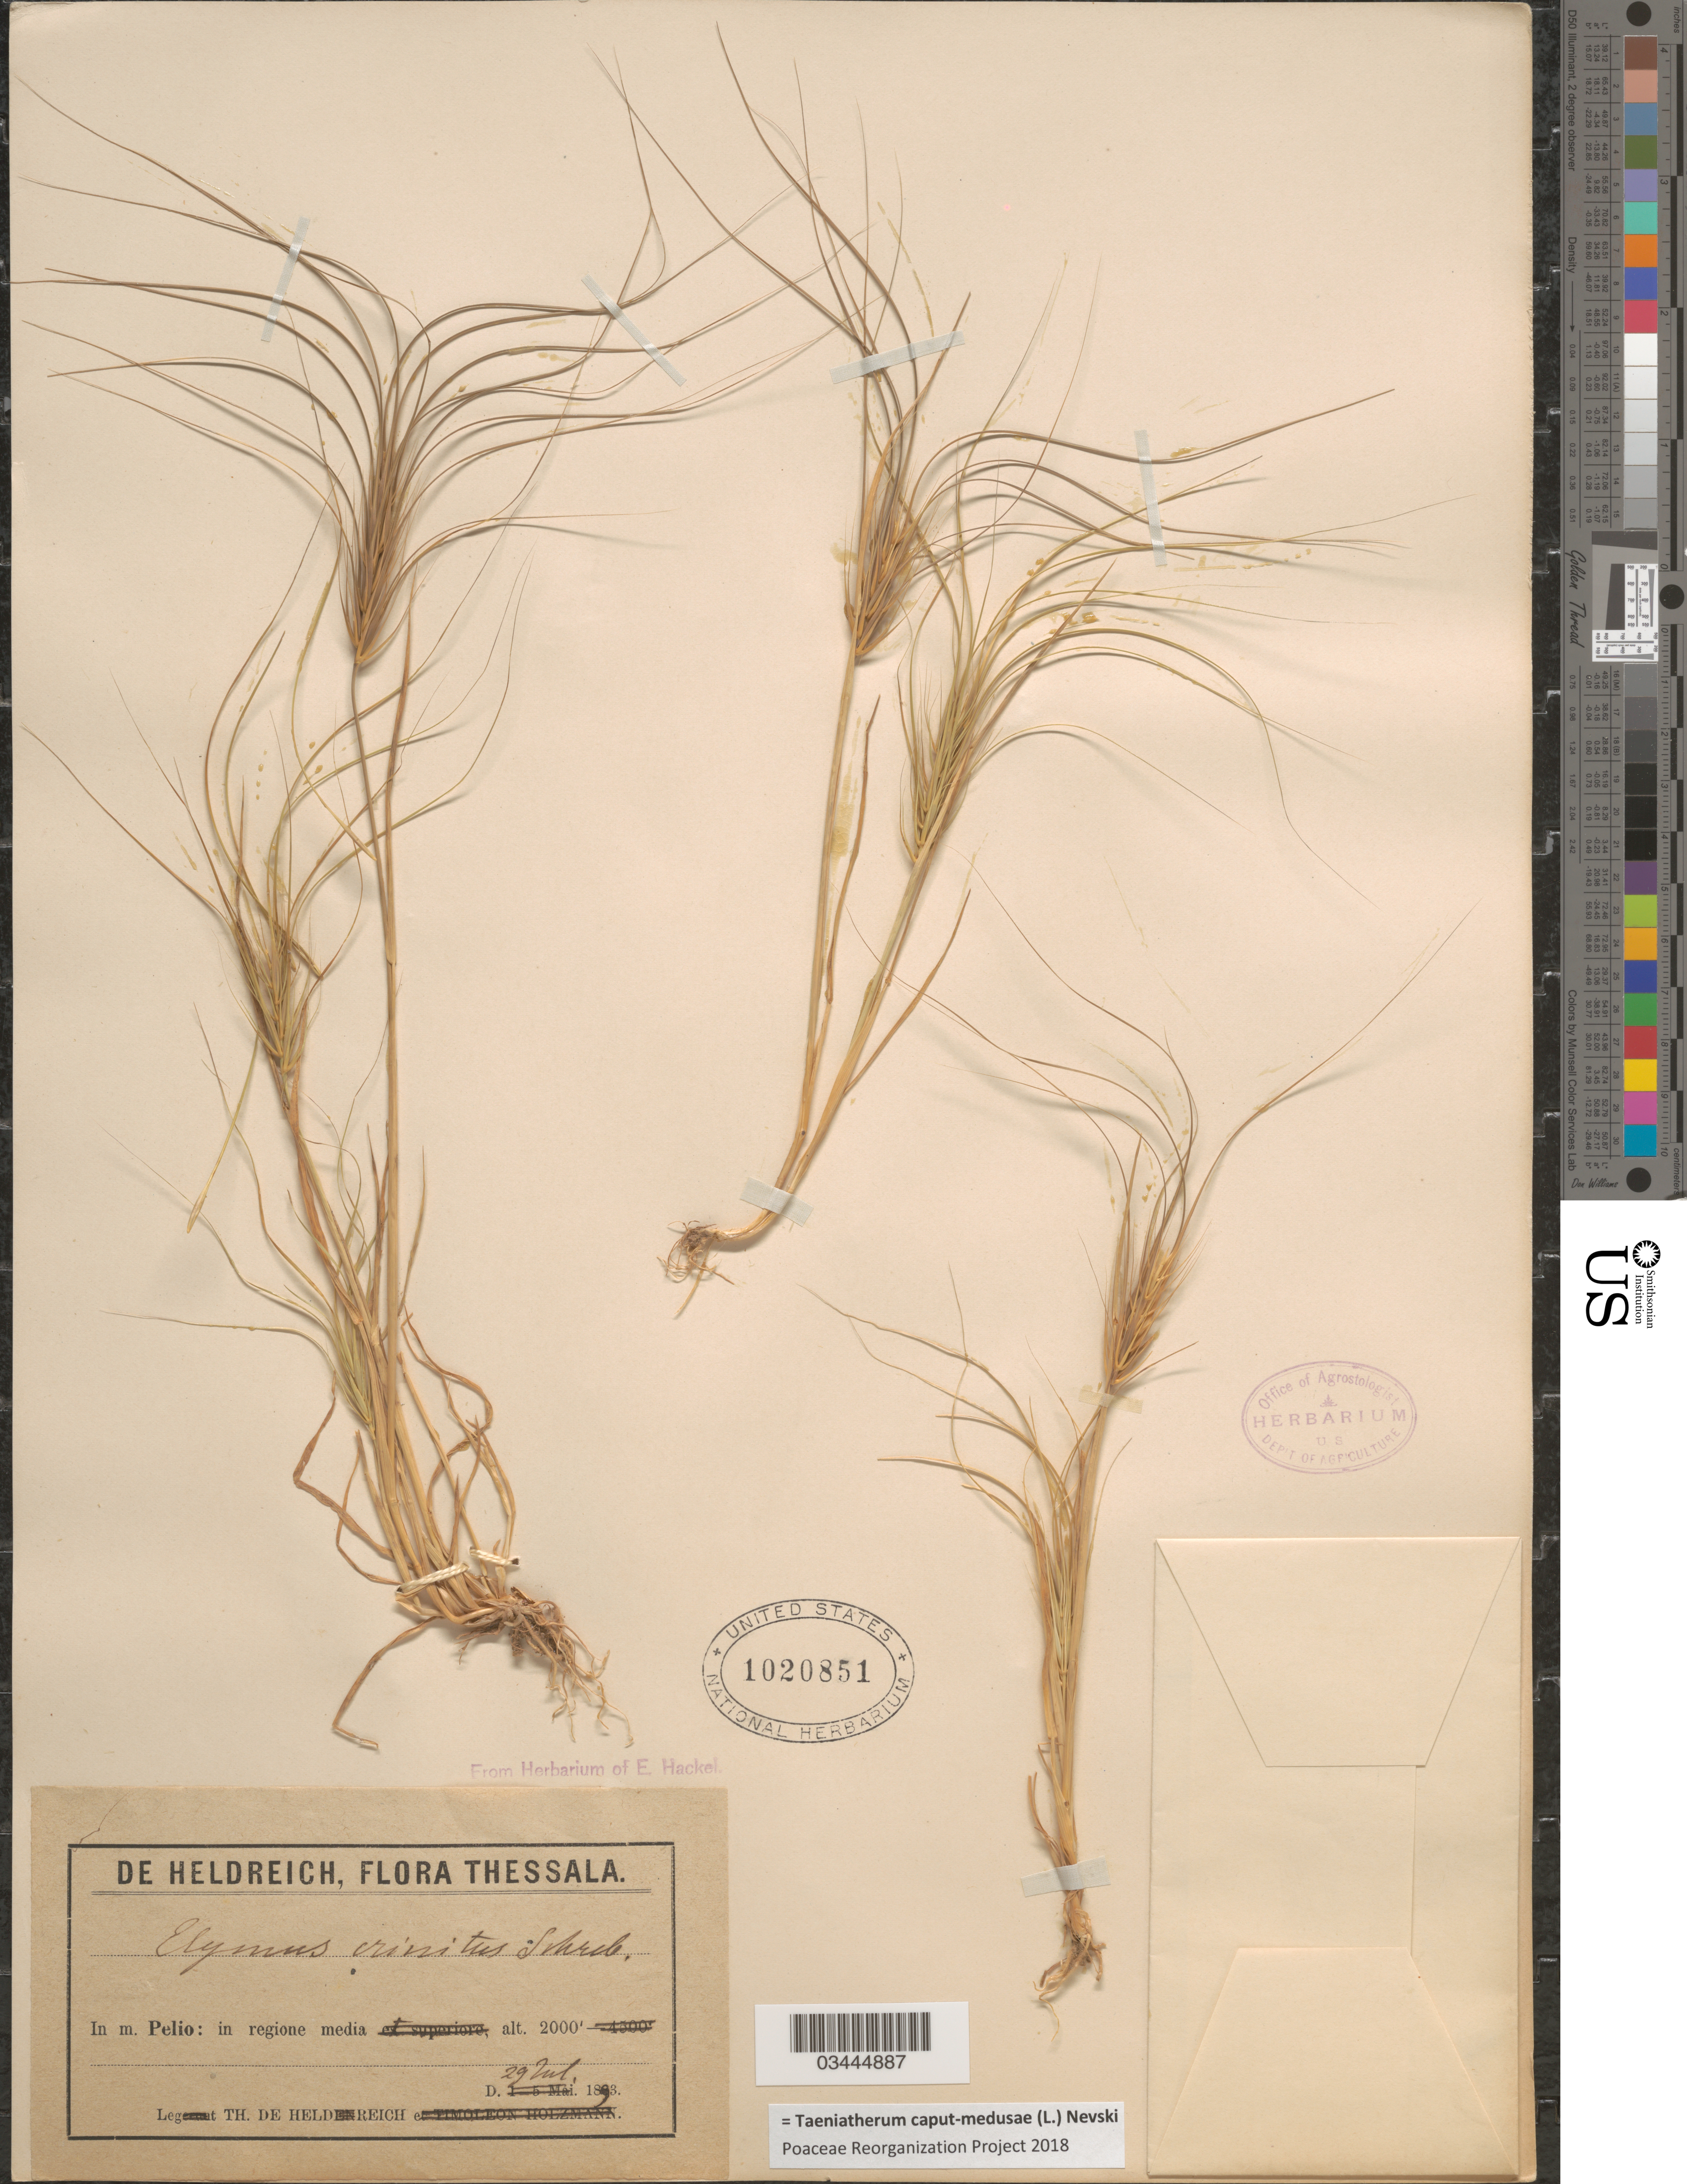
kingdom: Plantae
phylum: Tracheophyta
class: Liliopsida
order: Poales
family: Poaceae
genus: Taeniatherum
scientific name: Taeniatherum caput-medusae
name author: L.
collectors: T. De Heldreich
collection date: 1893-07-29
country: Greece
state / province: Thessaly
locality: Thessala. In m. Pelio: in regione media.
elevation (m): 610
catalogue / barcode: US 1020851